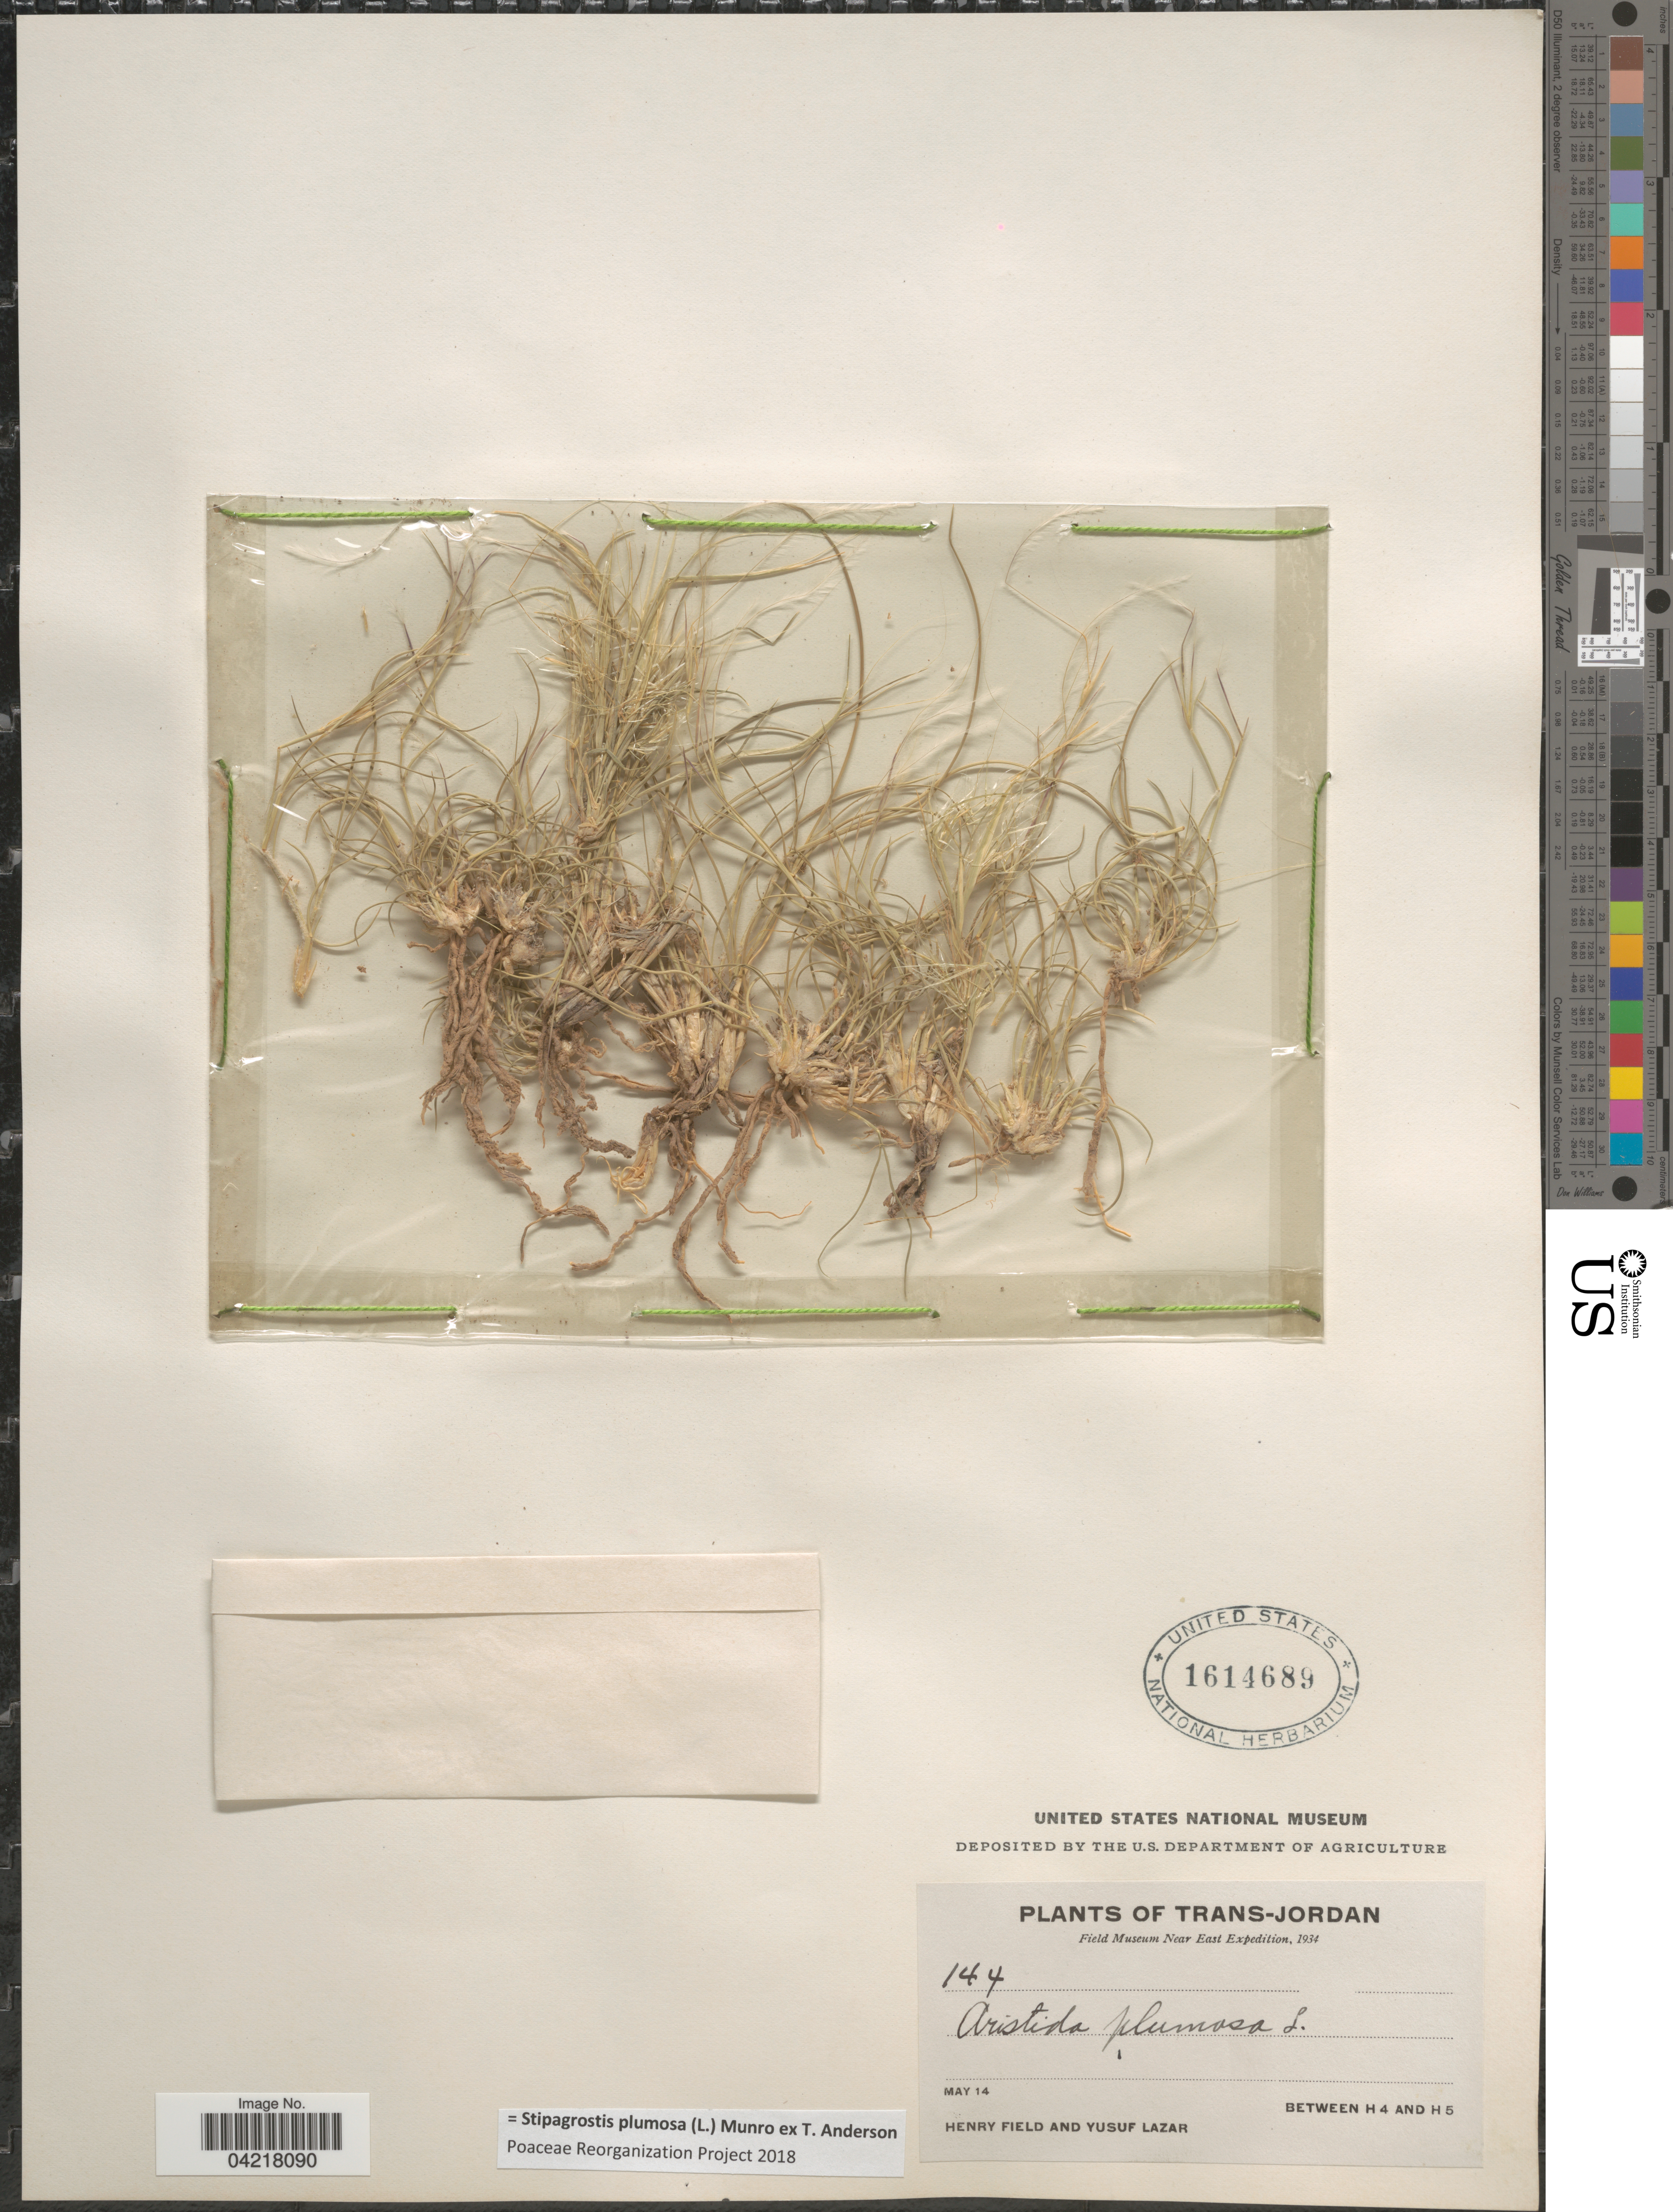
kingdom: Plantae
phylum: Tracheophyta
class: Liliopsida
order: Poales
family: Poaceae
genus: Stipagrostis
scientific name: Stipagrostis plumosa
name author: (L.) Munro ex T. Anderson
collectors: H. Field & Y. Lazar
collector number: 144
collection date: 1934-05-14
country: Jordan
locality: Trans-Jordan. Field Museum Near East Expedition, 1934. Between H 4 and H 5.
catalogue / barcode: US 1614689